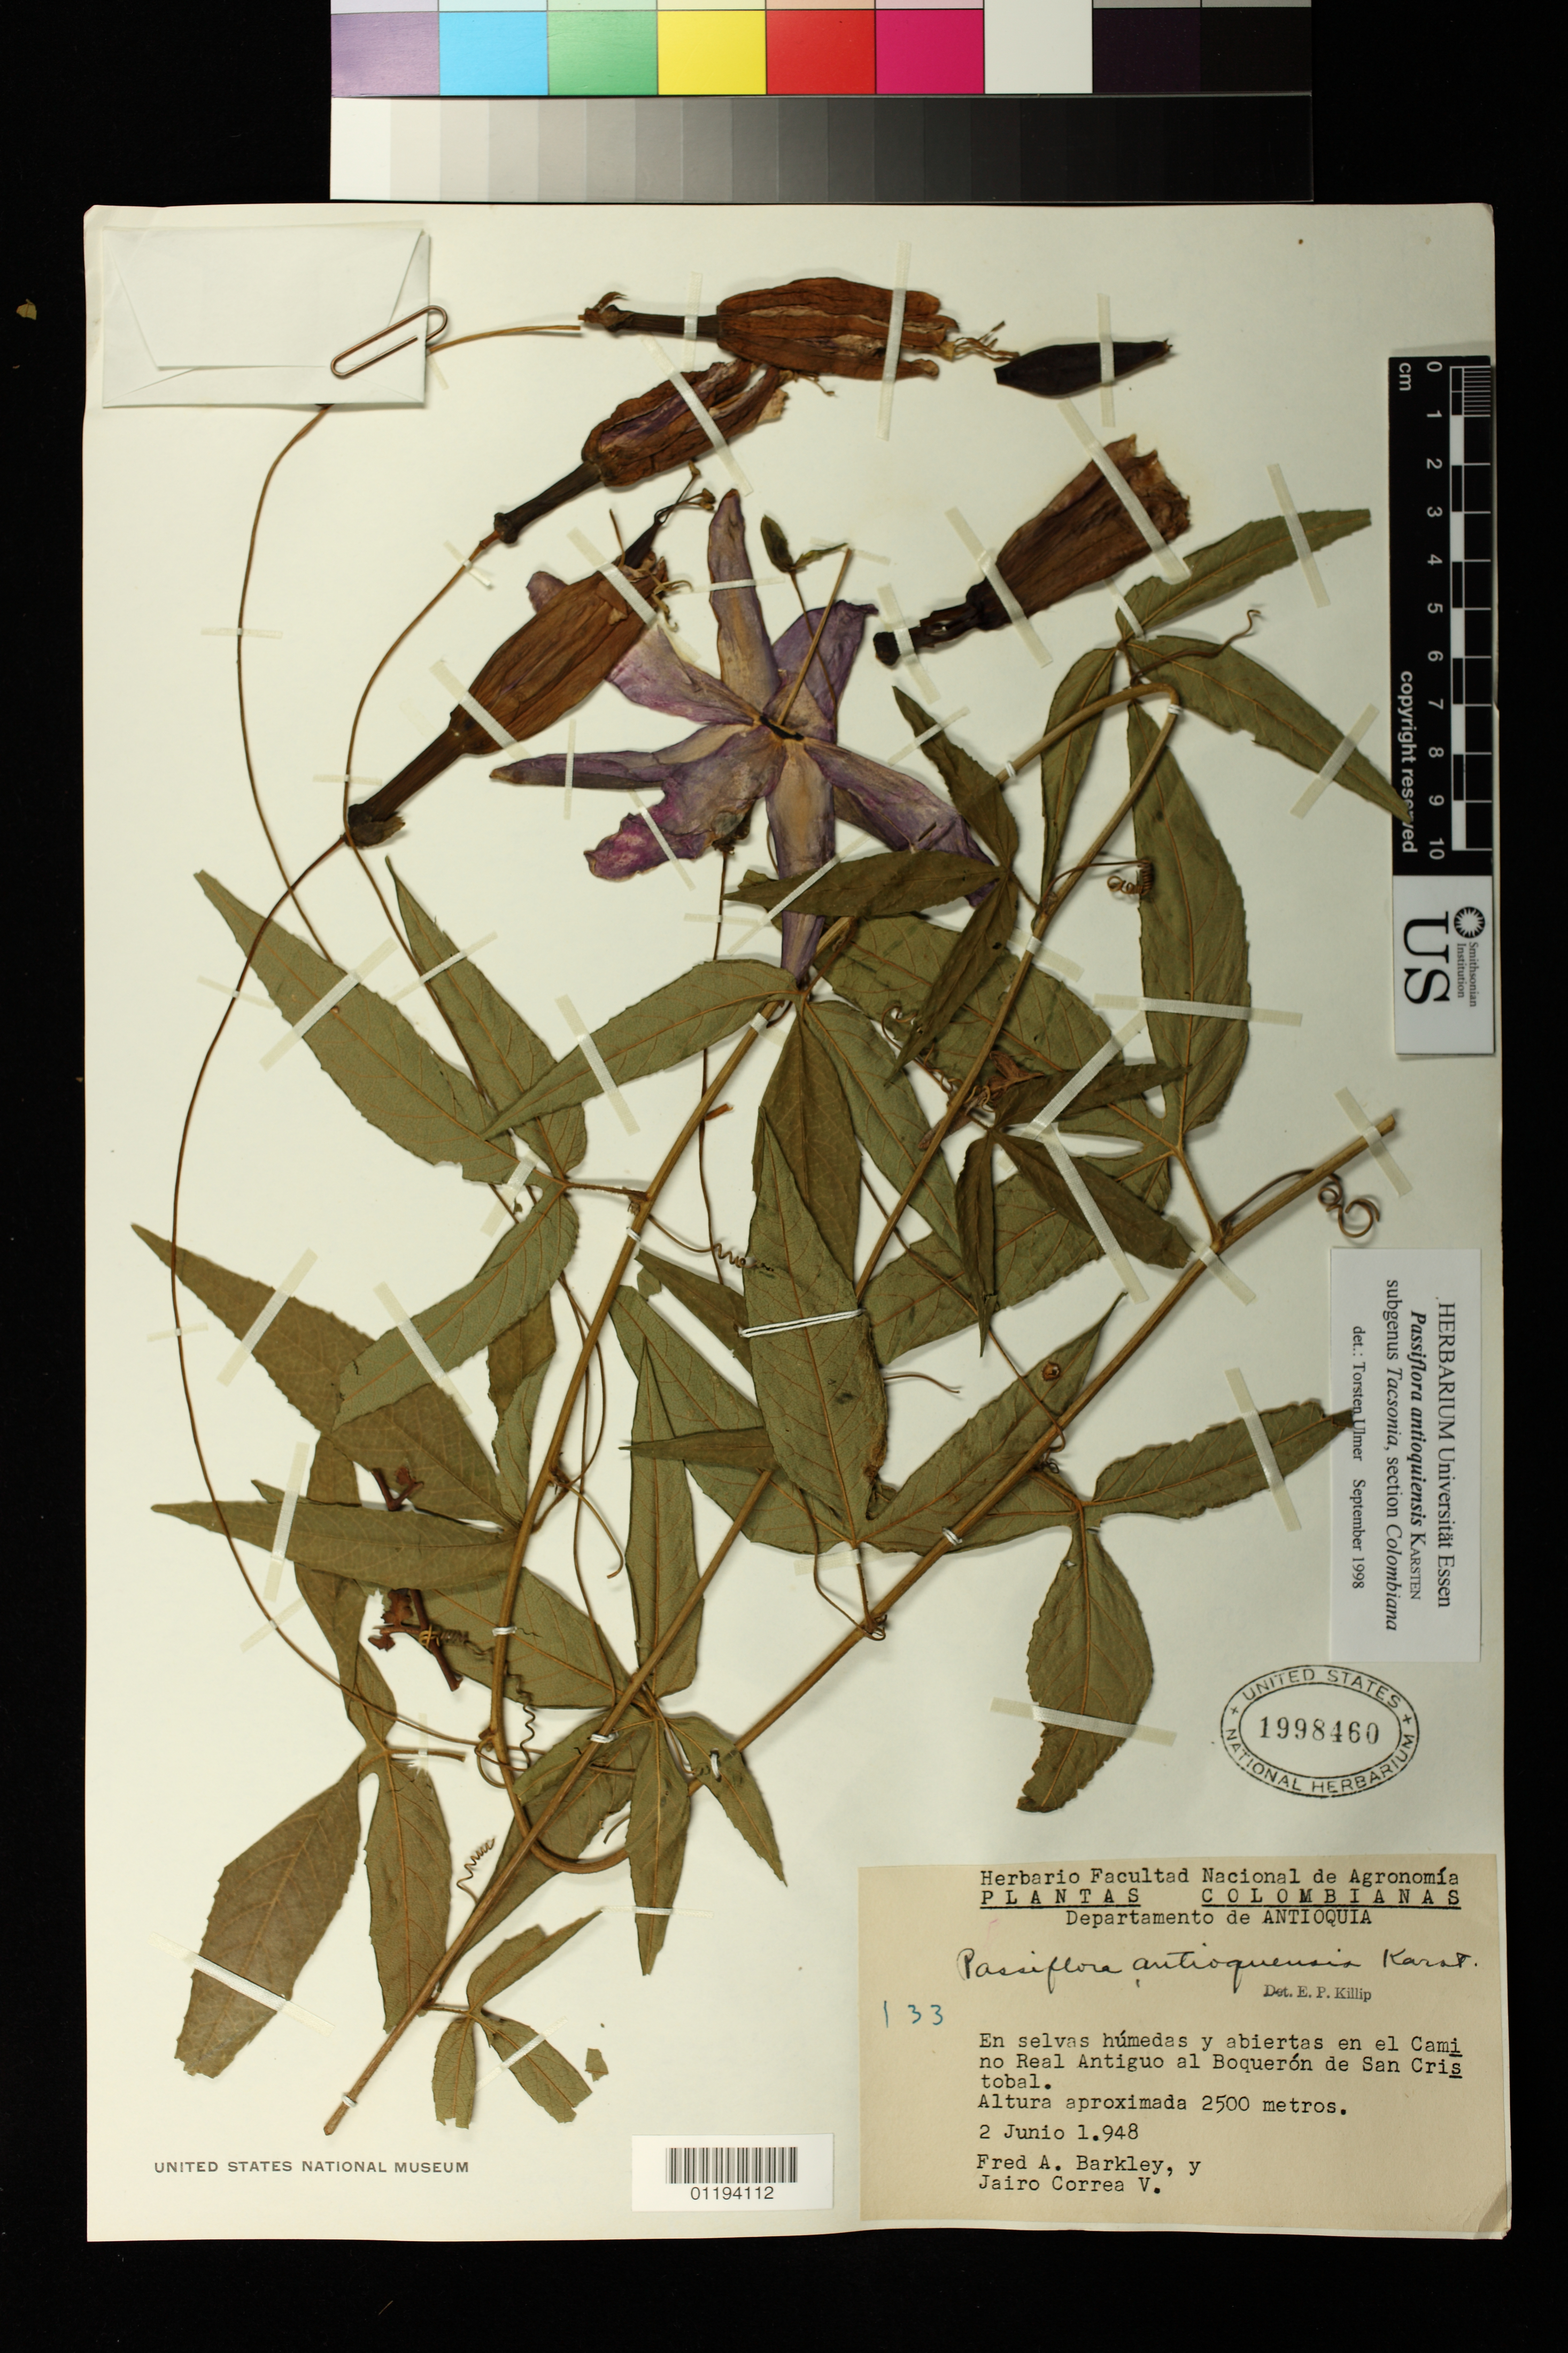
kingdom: Plantae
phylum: Tracheophyta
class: Magnoliopsida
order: Malpighiales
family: Passifloraceae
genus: Passiflora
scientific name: Passiflora antioquiensis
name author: H. Karst.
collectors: F. A. Barkley & J. Correa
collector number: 133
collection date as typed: Jun 2 1948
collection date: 1948-06-02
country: Colombia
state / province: Antioquia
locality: En selvas húmedas y abiertas en el Camino Real Antiguo al Boquerón de San Cristobal.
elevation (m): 2500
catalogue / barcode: US 1998460